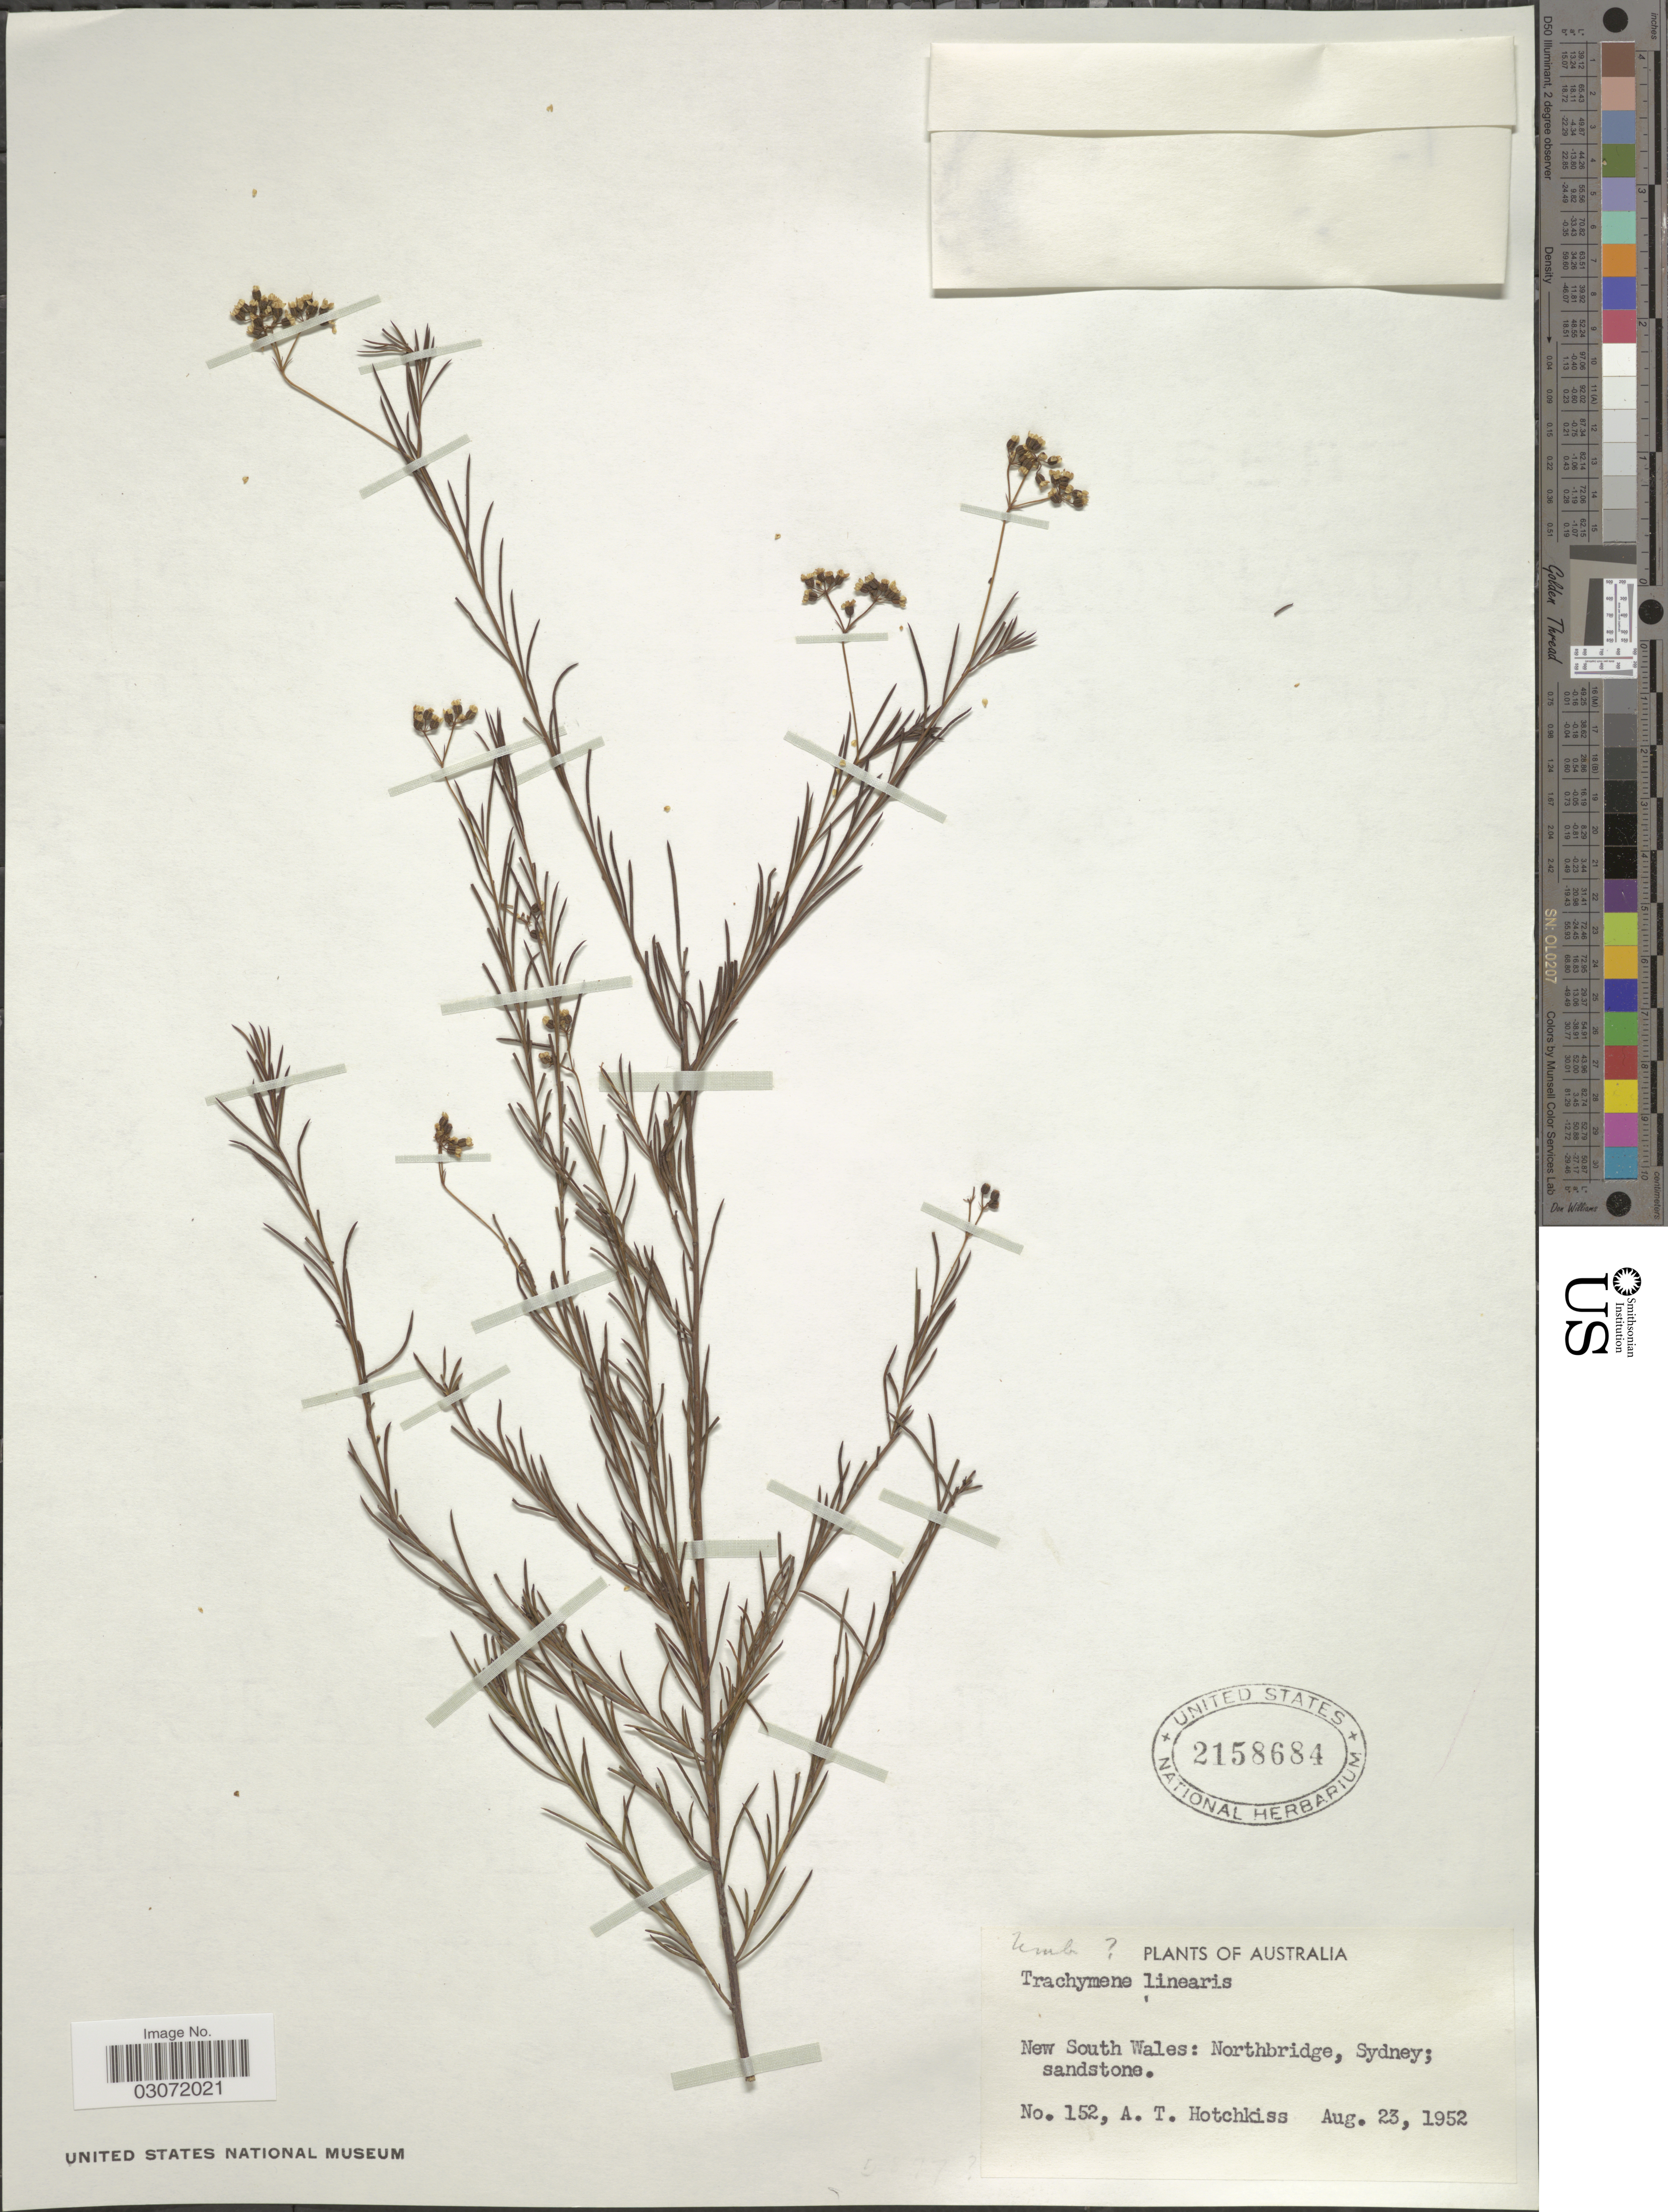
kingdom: Plantae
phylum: Tracheophyta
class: Magnoliopsida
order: Apiales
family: Apiaceae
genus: Platysace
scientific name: Platysace linearifolia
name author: (Cav.) C. Norman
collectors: A. Hotchkiss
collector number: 152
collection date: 1952-08-23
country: Australia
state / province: New South Wales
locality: Northbridge, Sydney.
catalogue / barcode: US 2158684